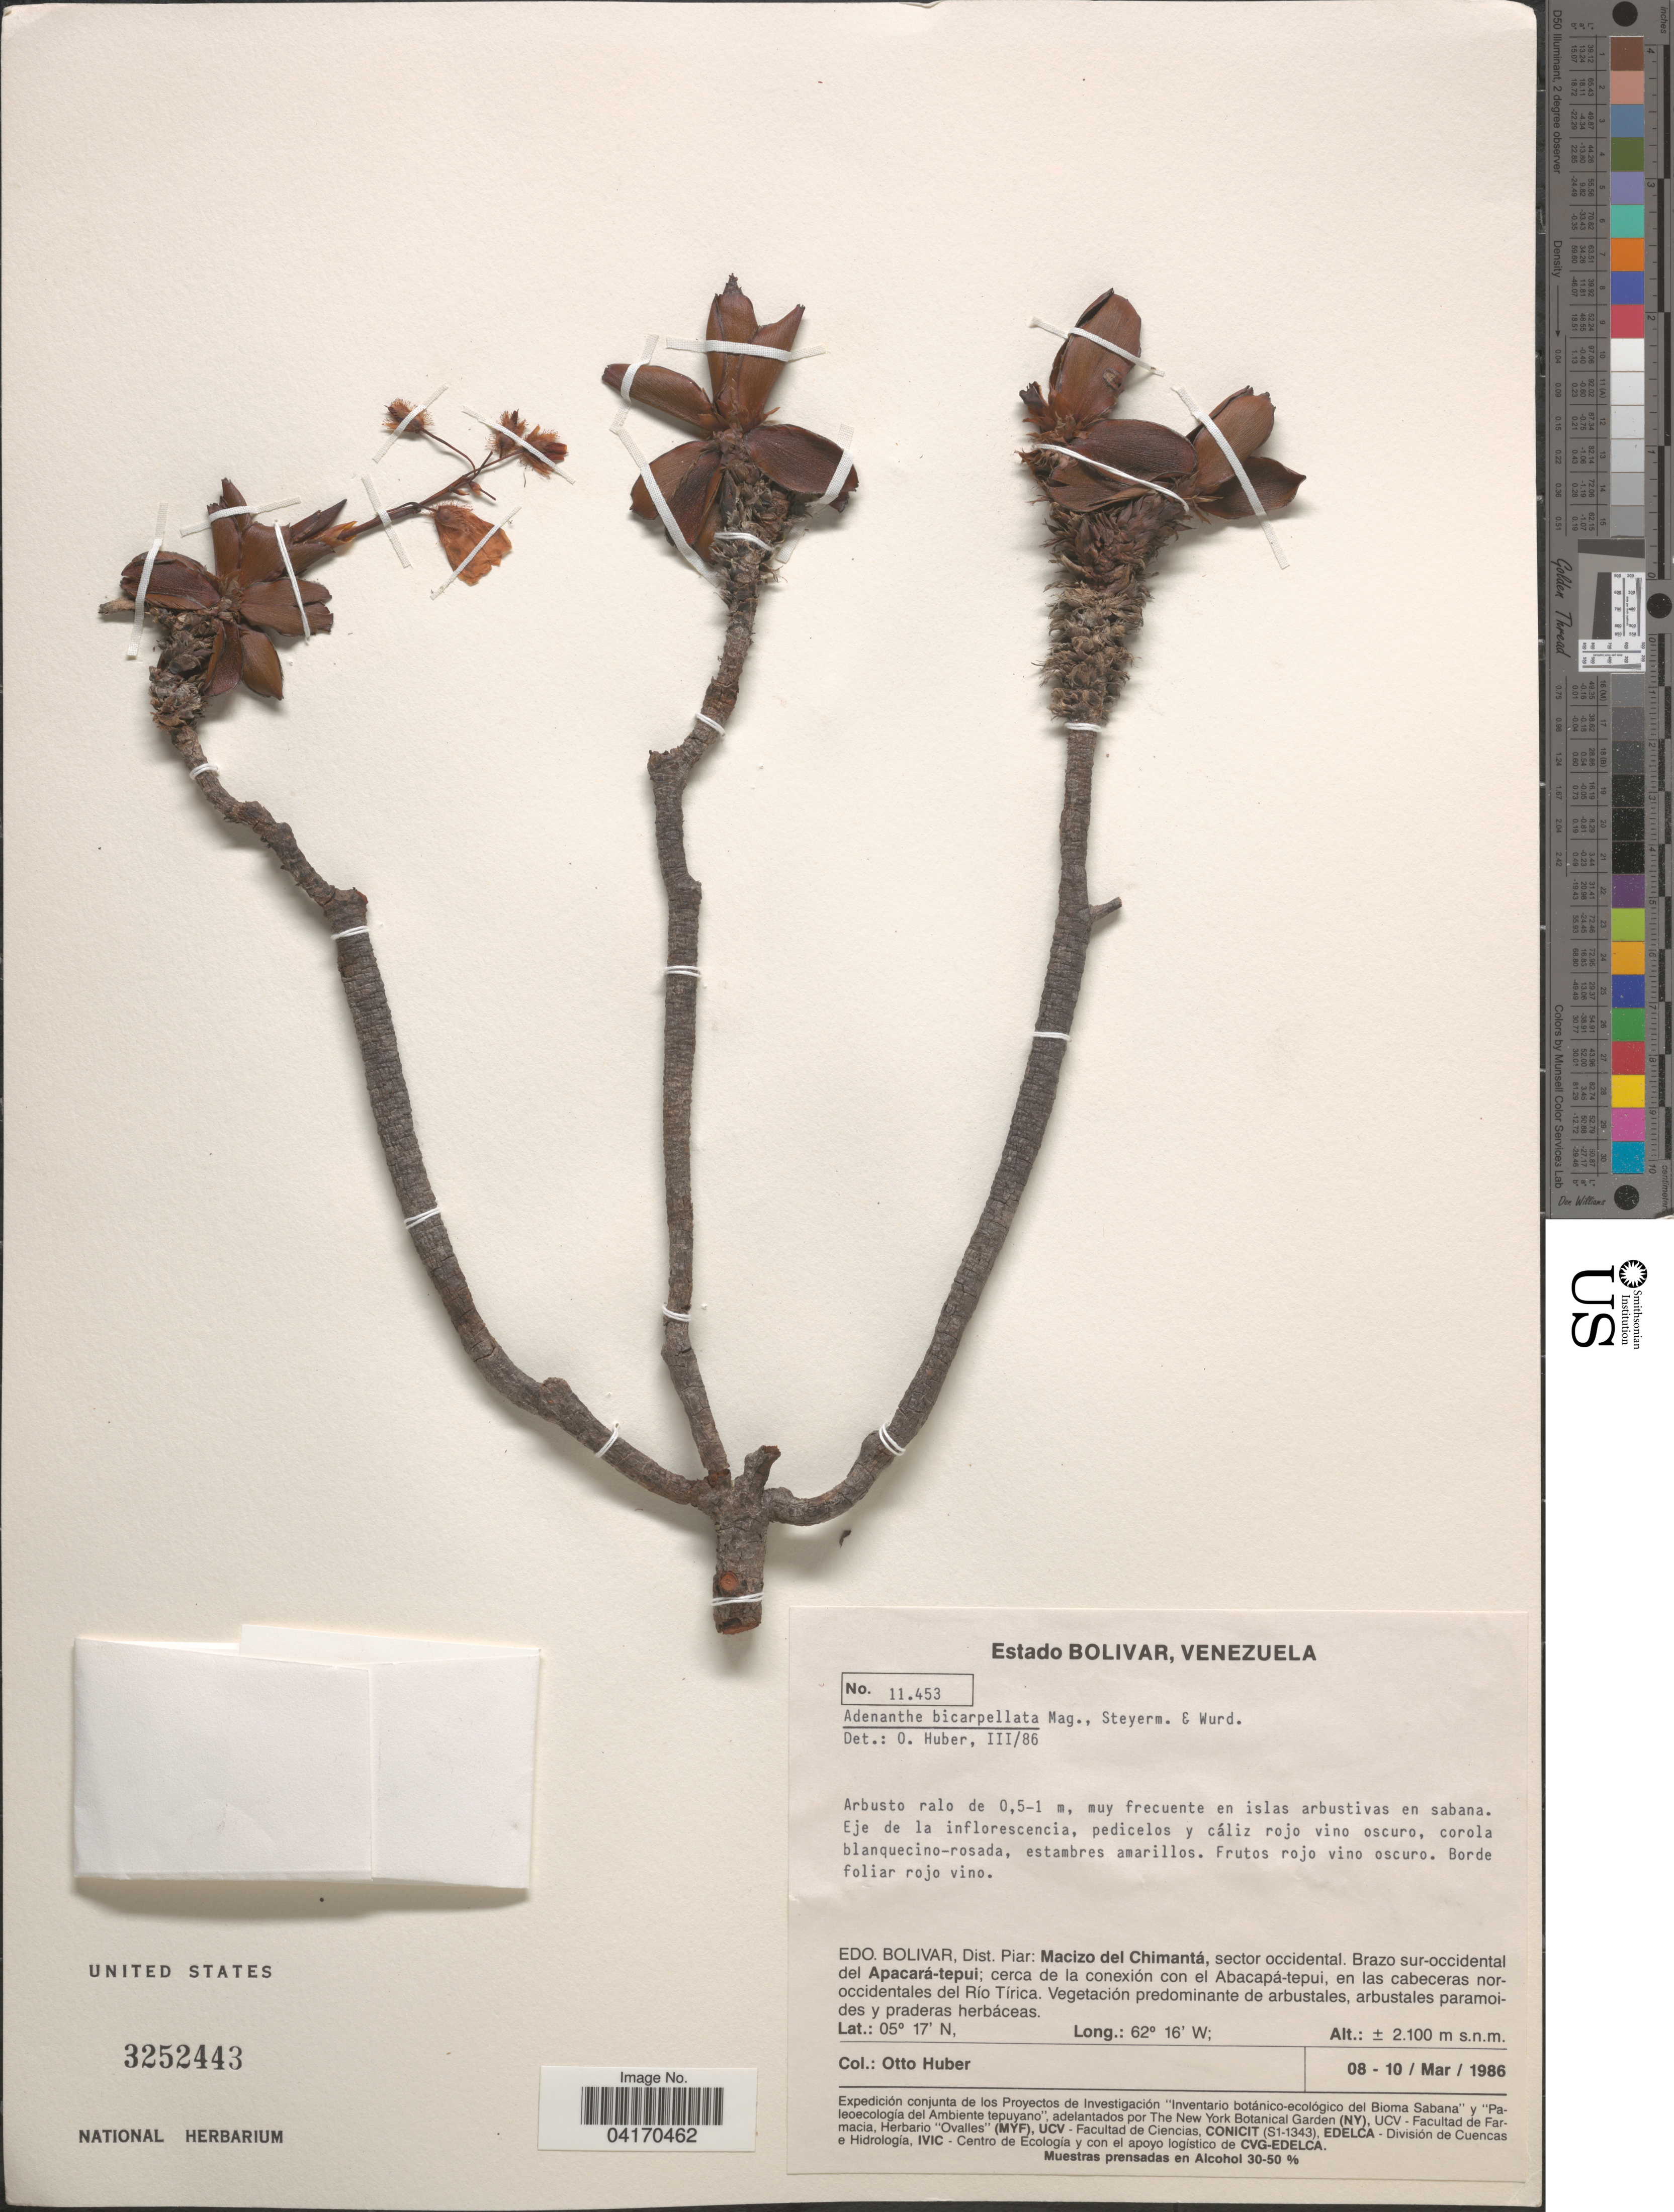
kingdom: Plantae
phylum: Tracheophyta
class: Magnoliopsida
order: Malpighiales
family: Ochnaceae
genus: Tyleria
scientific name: Tyleria bicarpellata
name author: (Maguire et al.) M.C.E. Amaral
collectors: O. Huber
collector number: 11453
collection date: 1986-03-08/1986-03-10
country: Venezuela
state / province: Bolivar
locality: Distr. Piar: Macizo del Chimantá, sector occidental. Brazo sur-occidental del Apacará-tepui; cerca de la conexión con el Acopán-tepui, en las cabeceras nor-occidentales del Río Tírica. Expedición conjunta de los Proyectos de Investigación "Inventario botánico-ecológico del Bioma Sabana" y "Paleoecología del Ambiente tepuyano".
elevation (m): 2100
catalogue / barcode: US 3252443